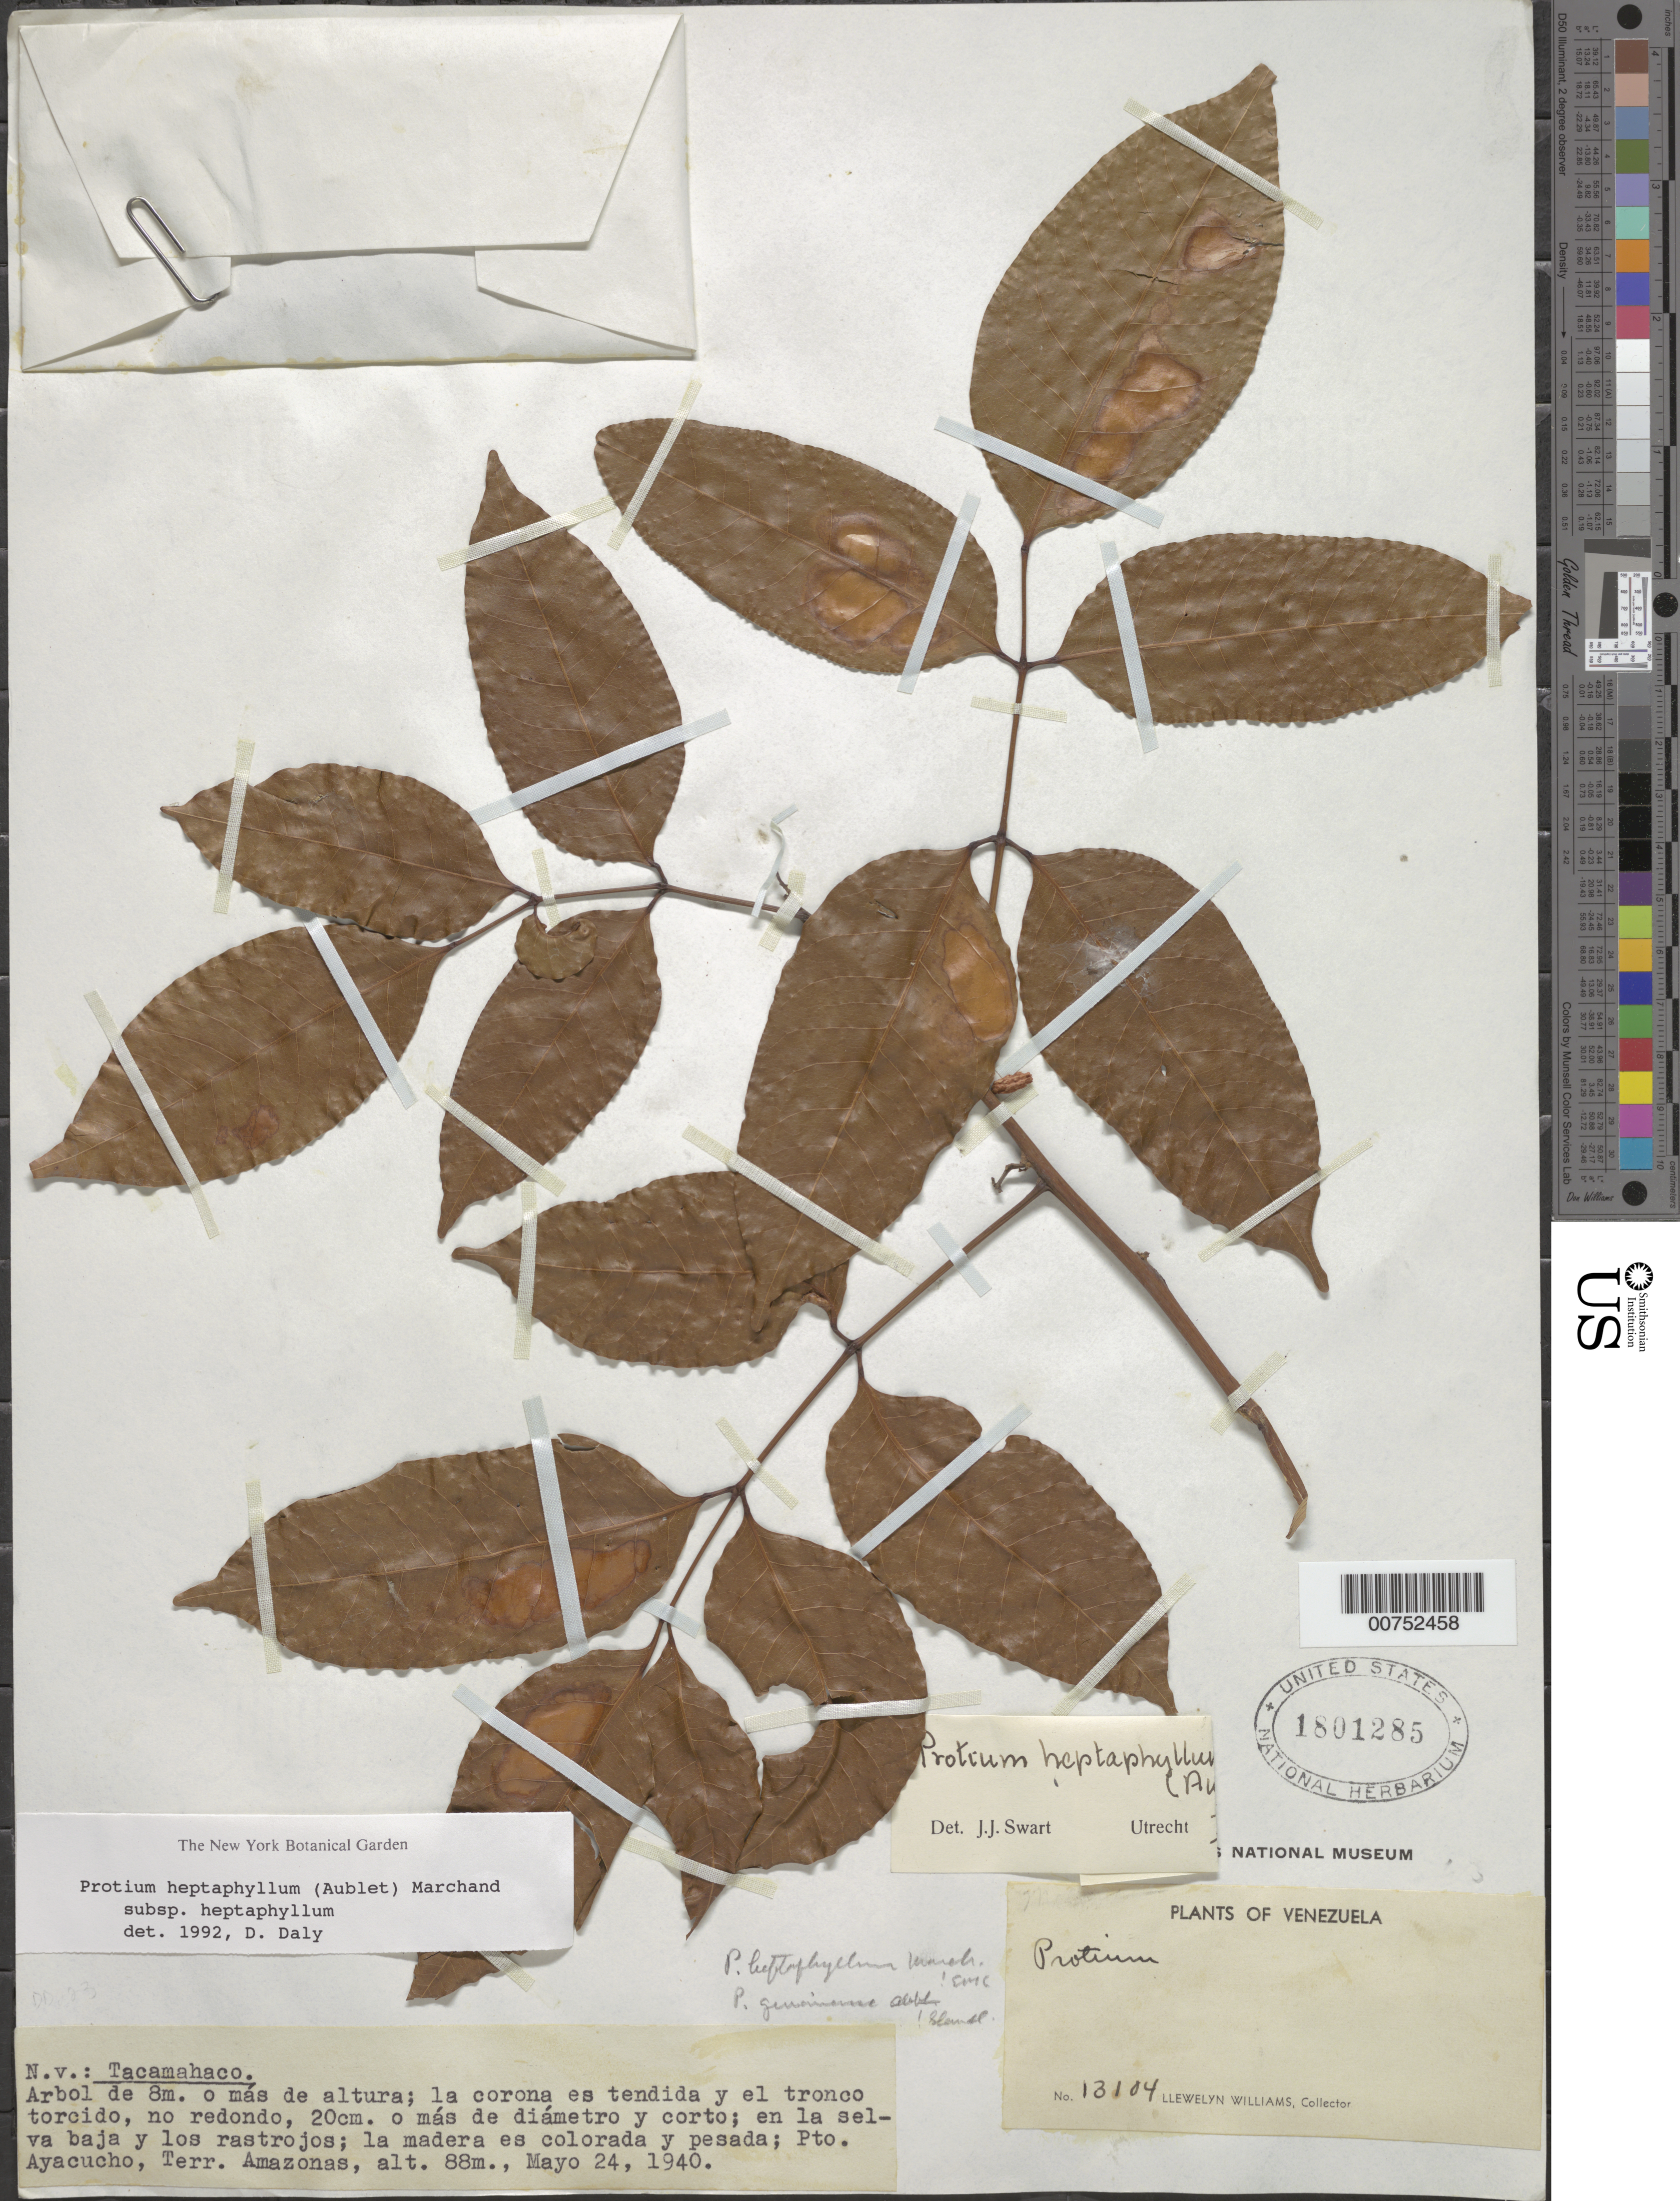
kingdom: Plantae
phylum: Tracheophyta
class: Magnoliopsida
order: Sapindales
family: Burseraceae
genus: Protium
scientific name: Protium heptaphyllum subsp. heptaphyllum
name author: (Aubl.) Marchand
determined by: Daly, D. C.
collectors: Ll. Williams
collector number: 13104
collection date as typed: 24-May-40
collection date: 1940-05-24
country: Venezuela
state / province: Amazonas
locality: Puerto Ayacucho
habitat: Selva baja y los rastrojos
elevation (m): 88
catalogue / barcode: US 1801285